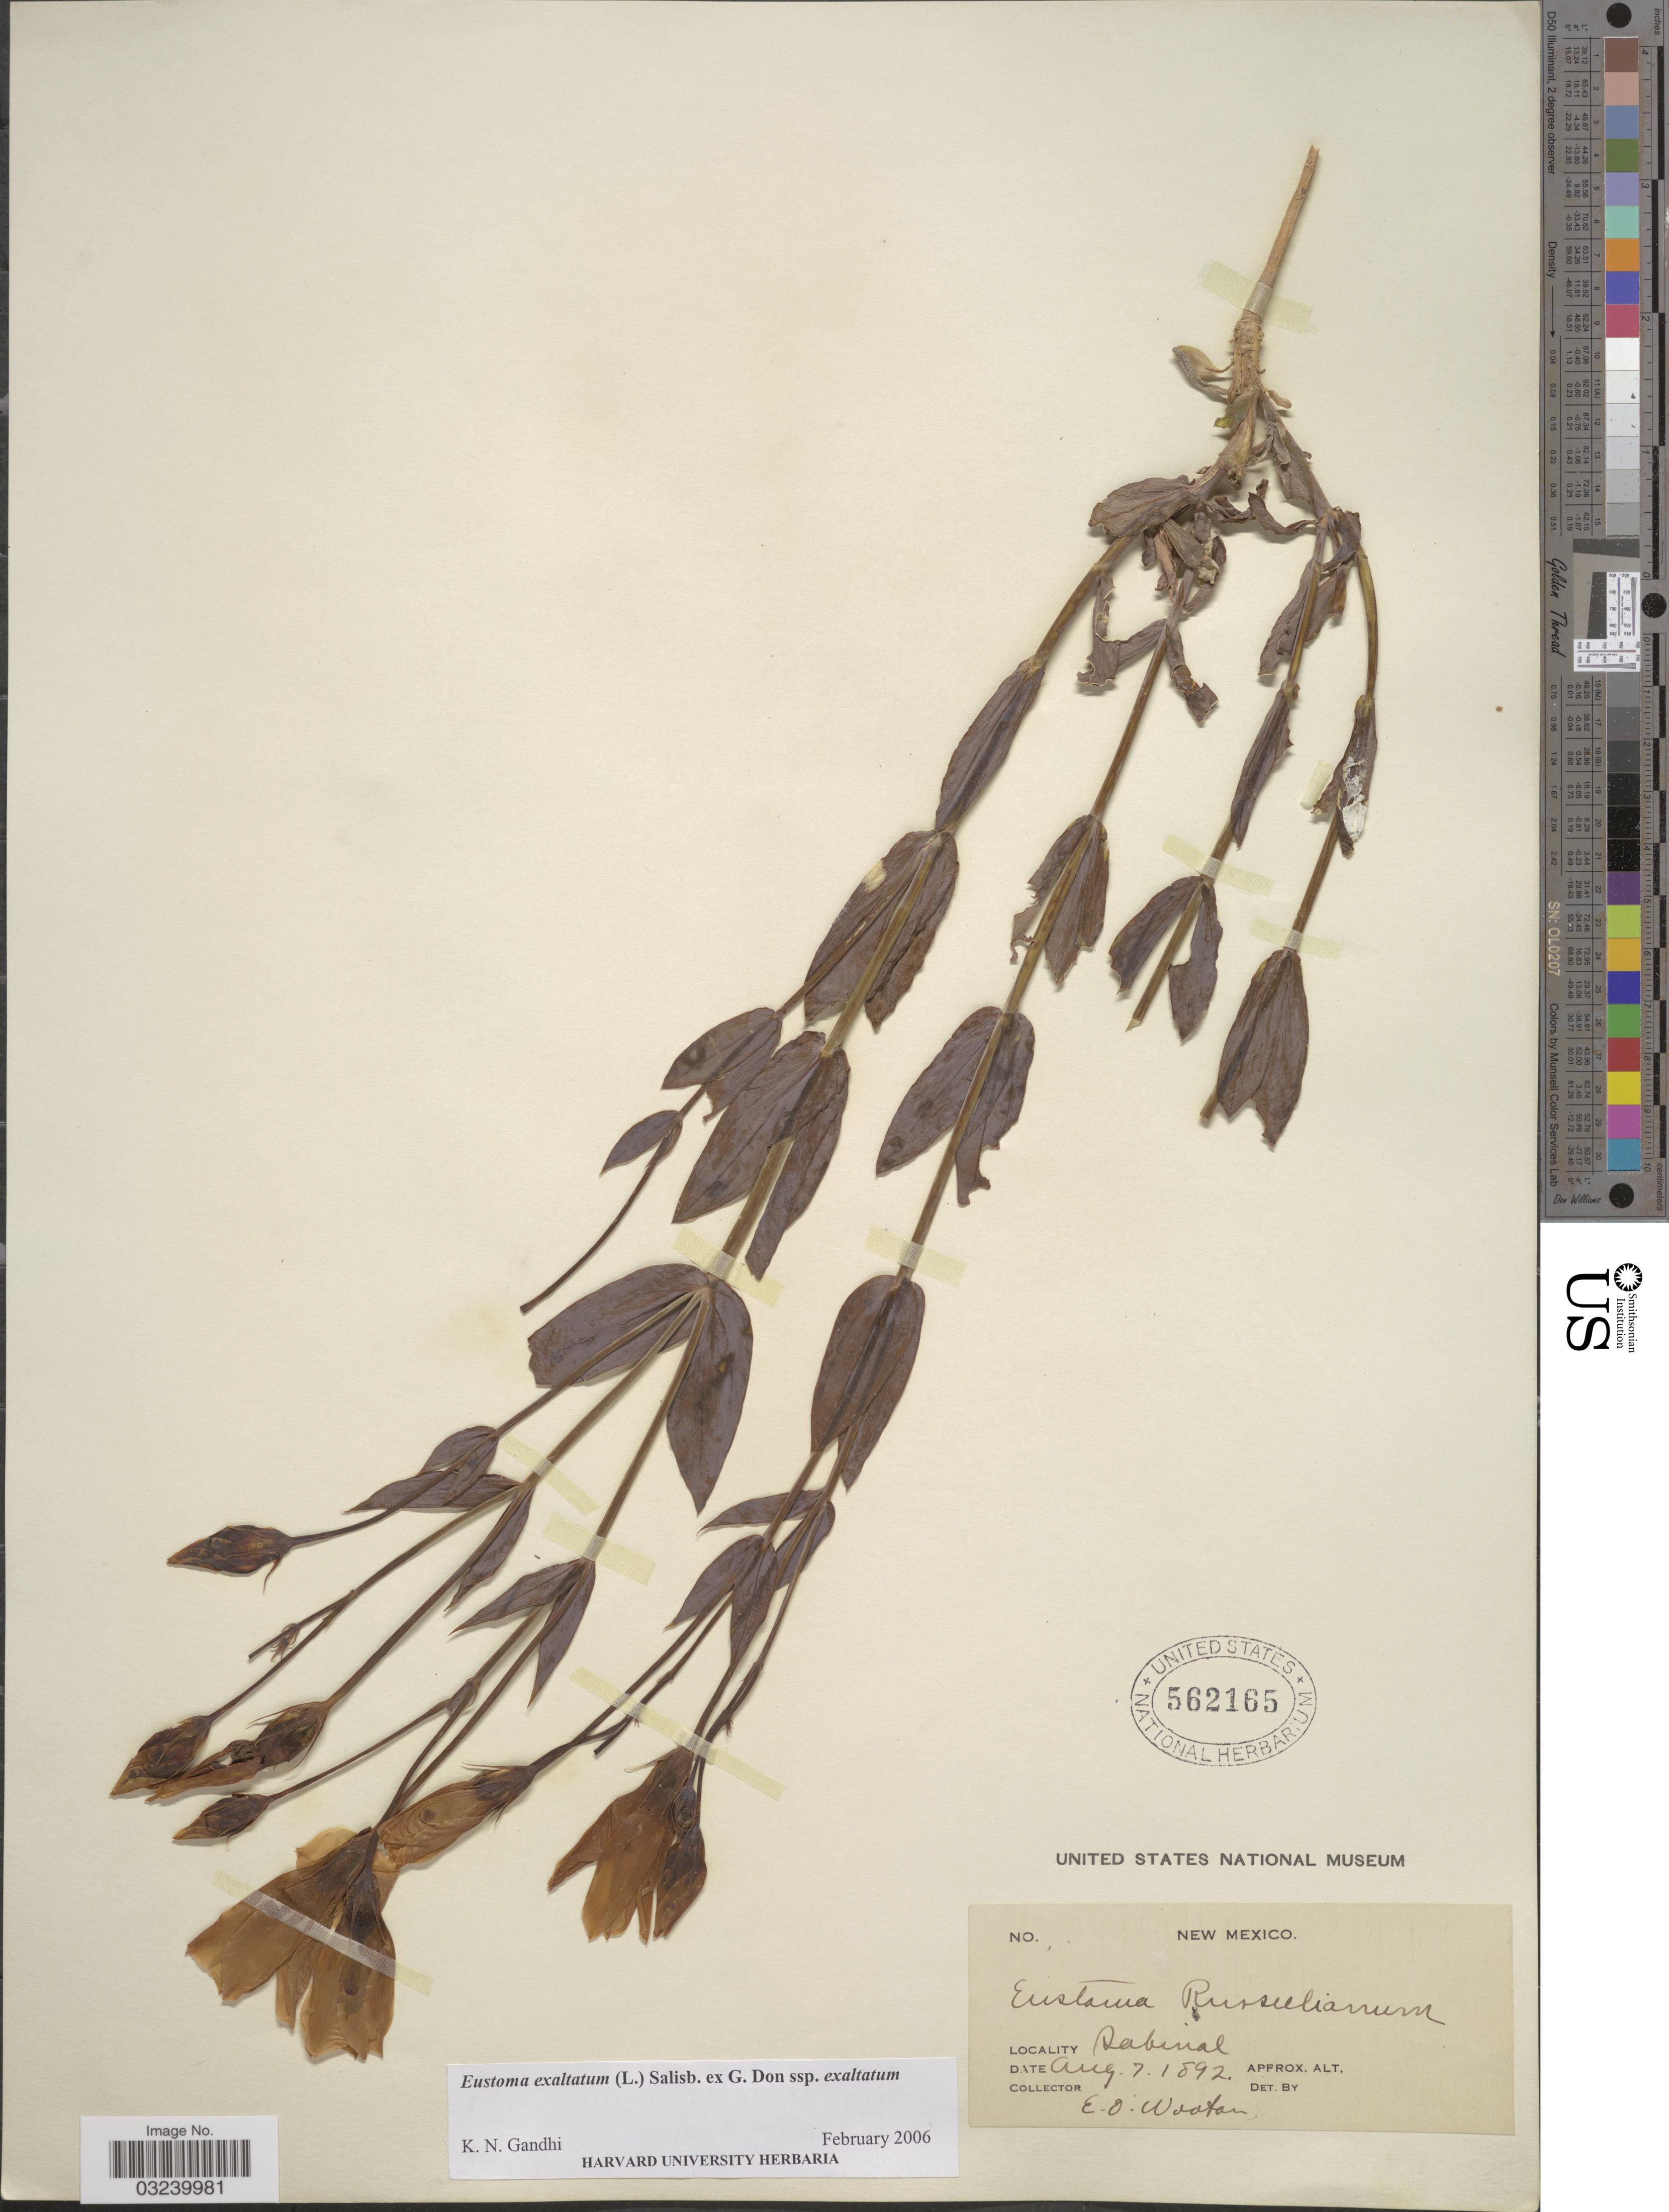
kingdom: Plantae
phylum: Tracheophyta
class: Magnoliopsida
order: Gentianales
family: Gentianaceae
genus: Eustoma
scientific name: Eustoma exaltatum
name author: (L.) Salisb. ex Don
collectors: E. O. Wooton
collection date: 1892-08-07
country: United States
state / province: New Mexico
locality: Sabinal.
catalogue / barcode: US 562165